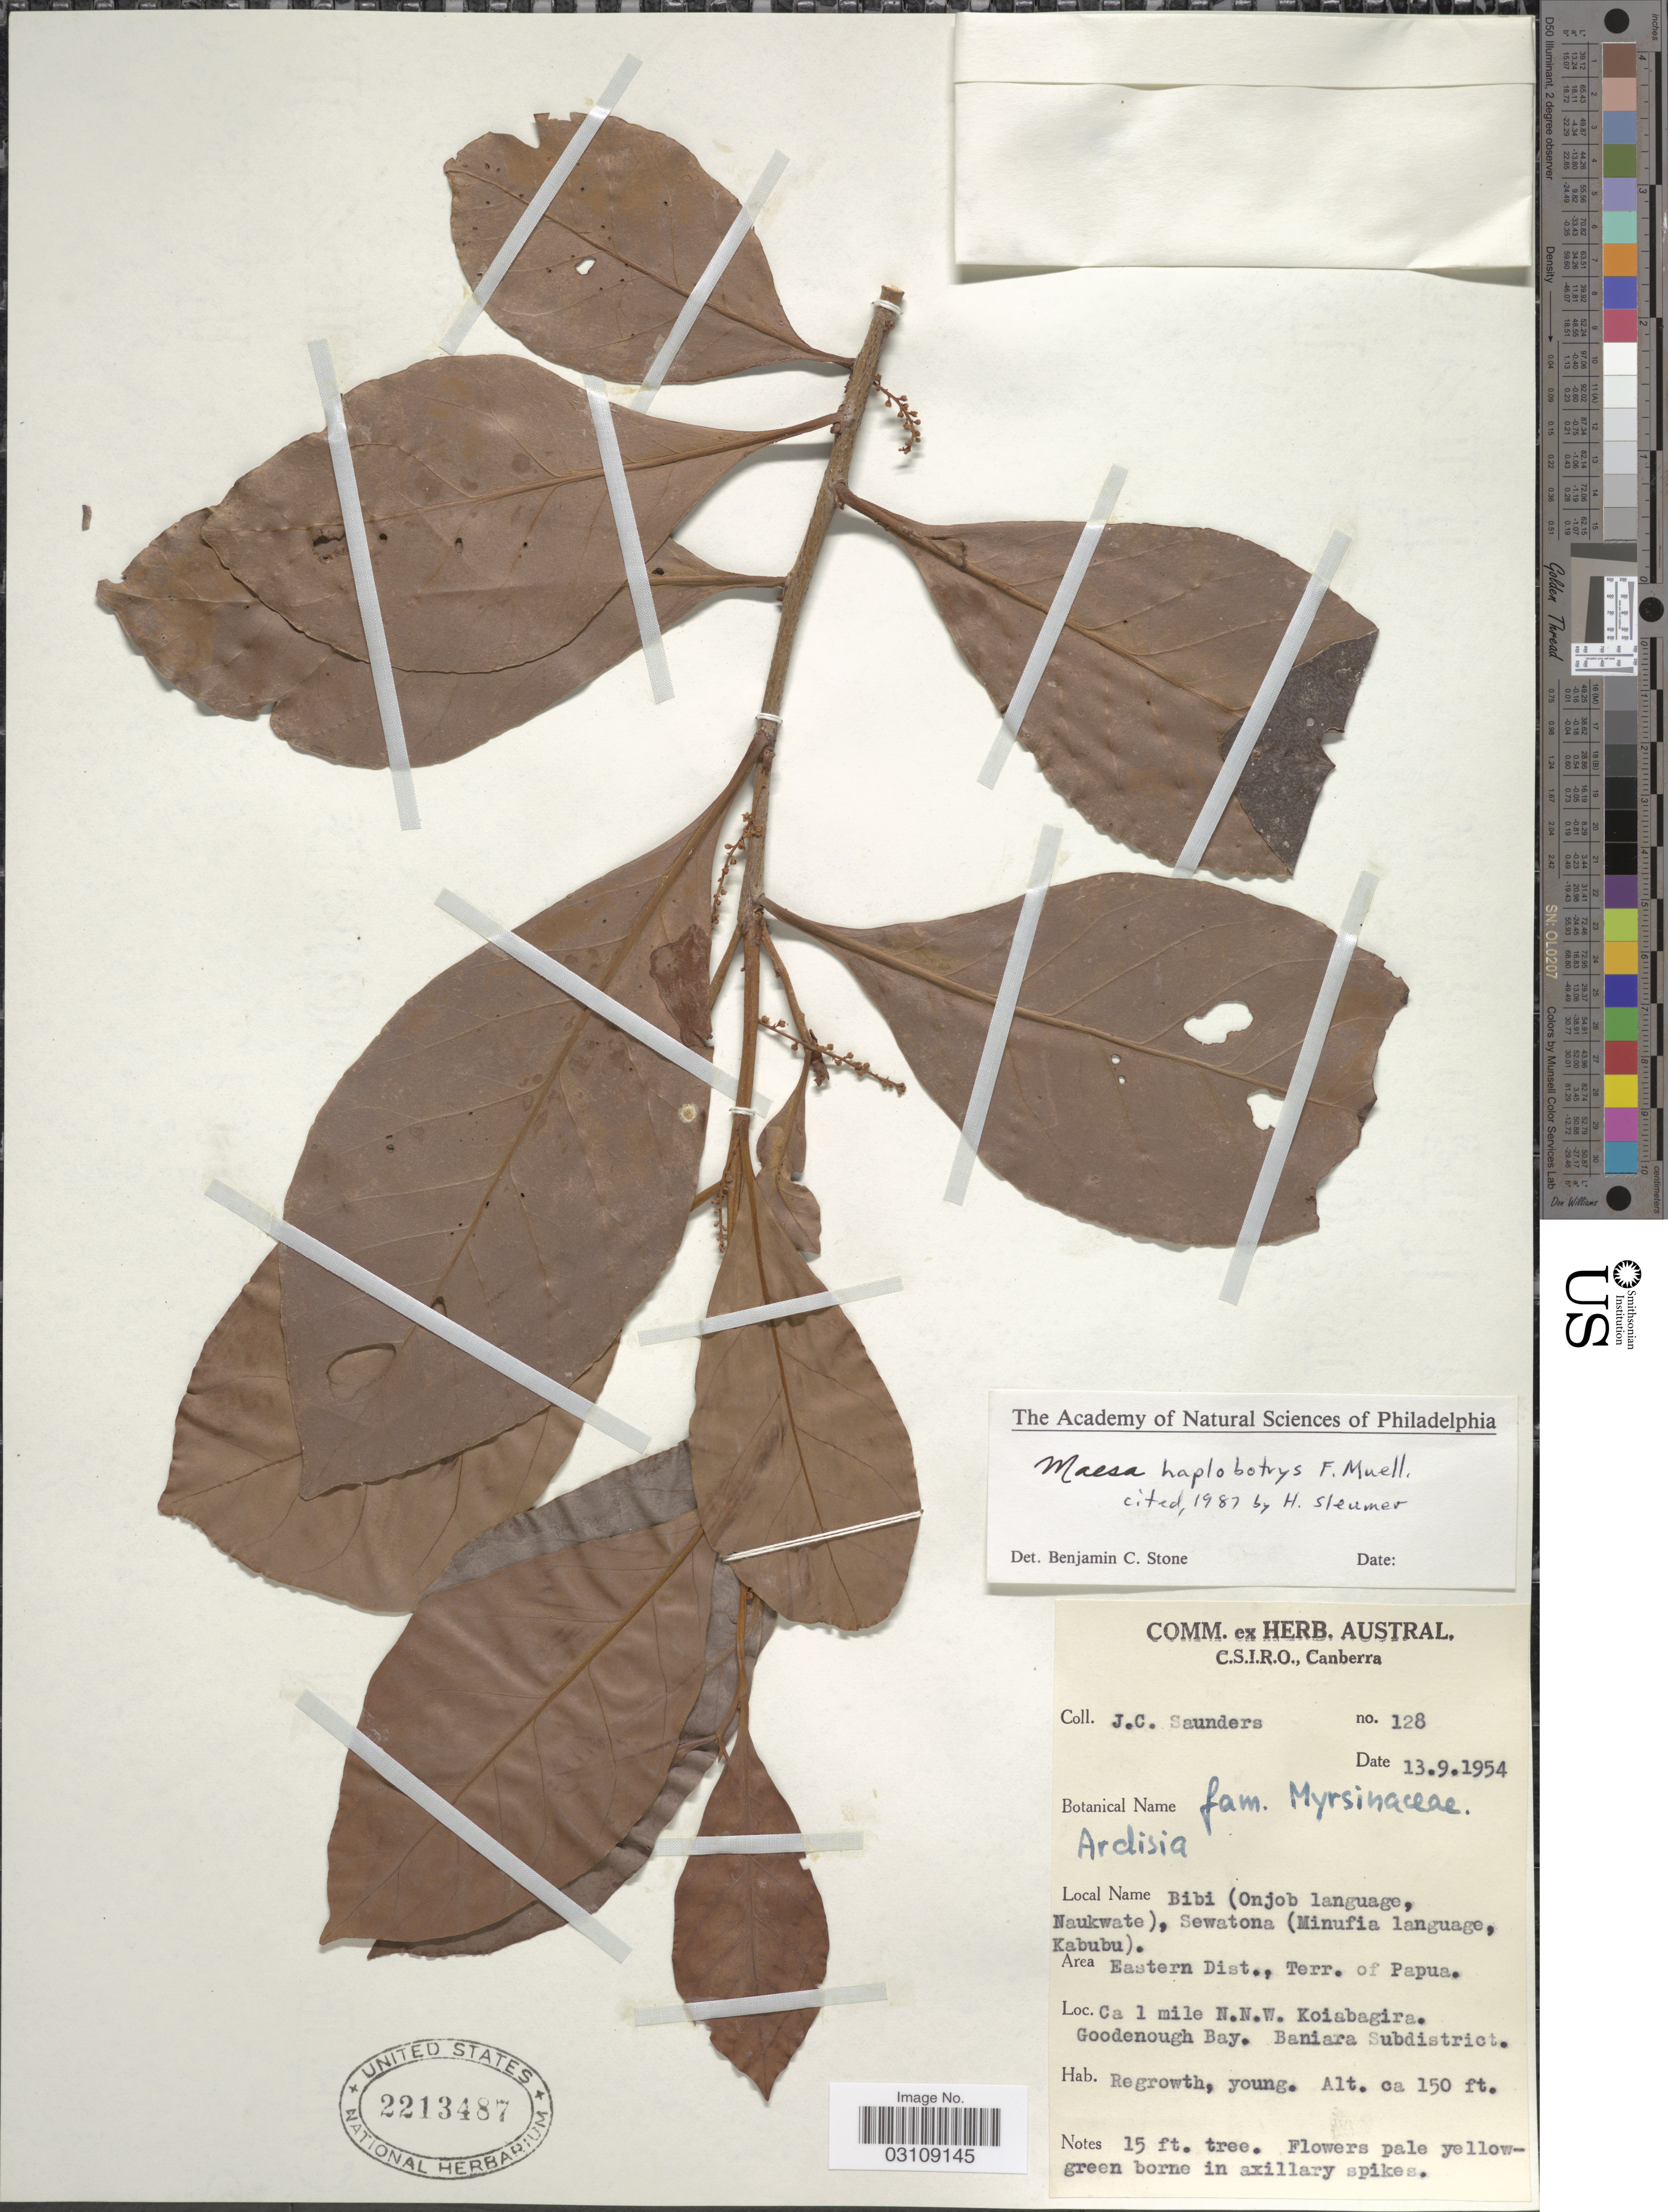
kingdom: Plantae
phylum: Tracheophyta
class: Magnoliopsida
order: Ericales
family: Primulaceae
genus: Maesa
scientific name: Maesa haplobotrys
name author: F. Muell.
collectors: J. C. Saunders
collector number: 128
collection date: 1954-09-13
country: Papua New Guinea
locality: Area Eastern Dist., Terr. of Papua. Ca 1 mile N.N.W. Koiabagira. Goodenough Bay. Baniara Subdistrict.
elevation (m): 46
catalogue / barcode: US 2213487